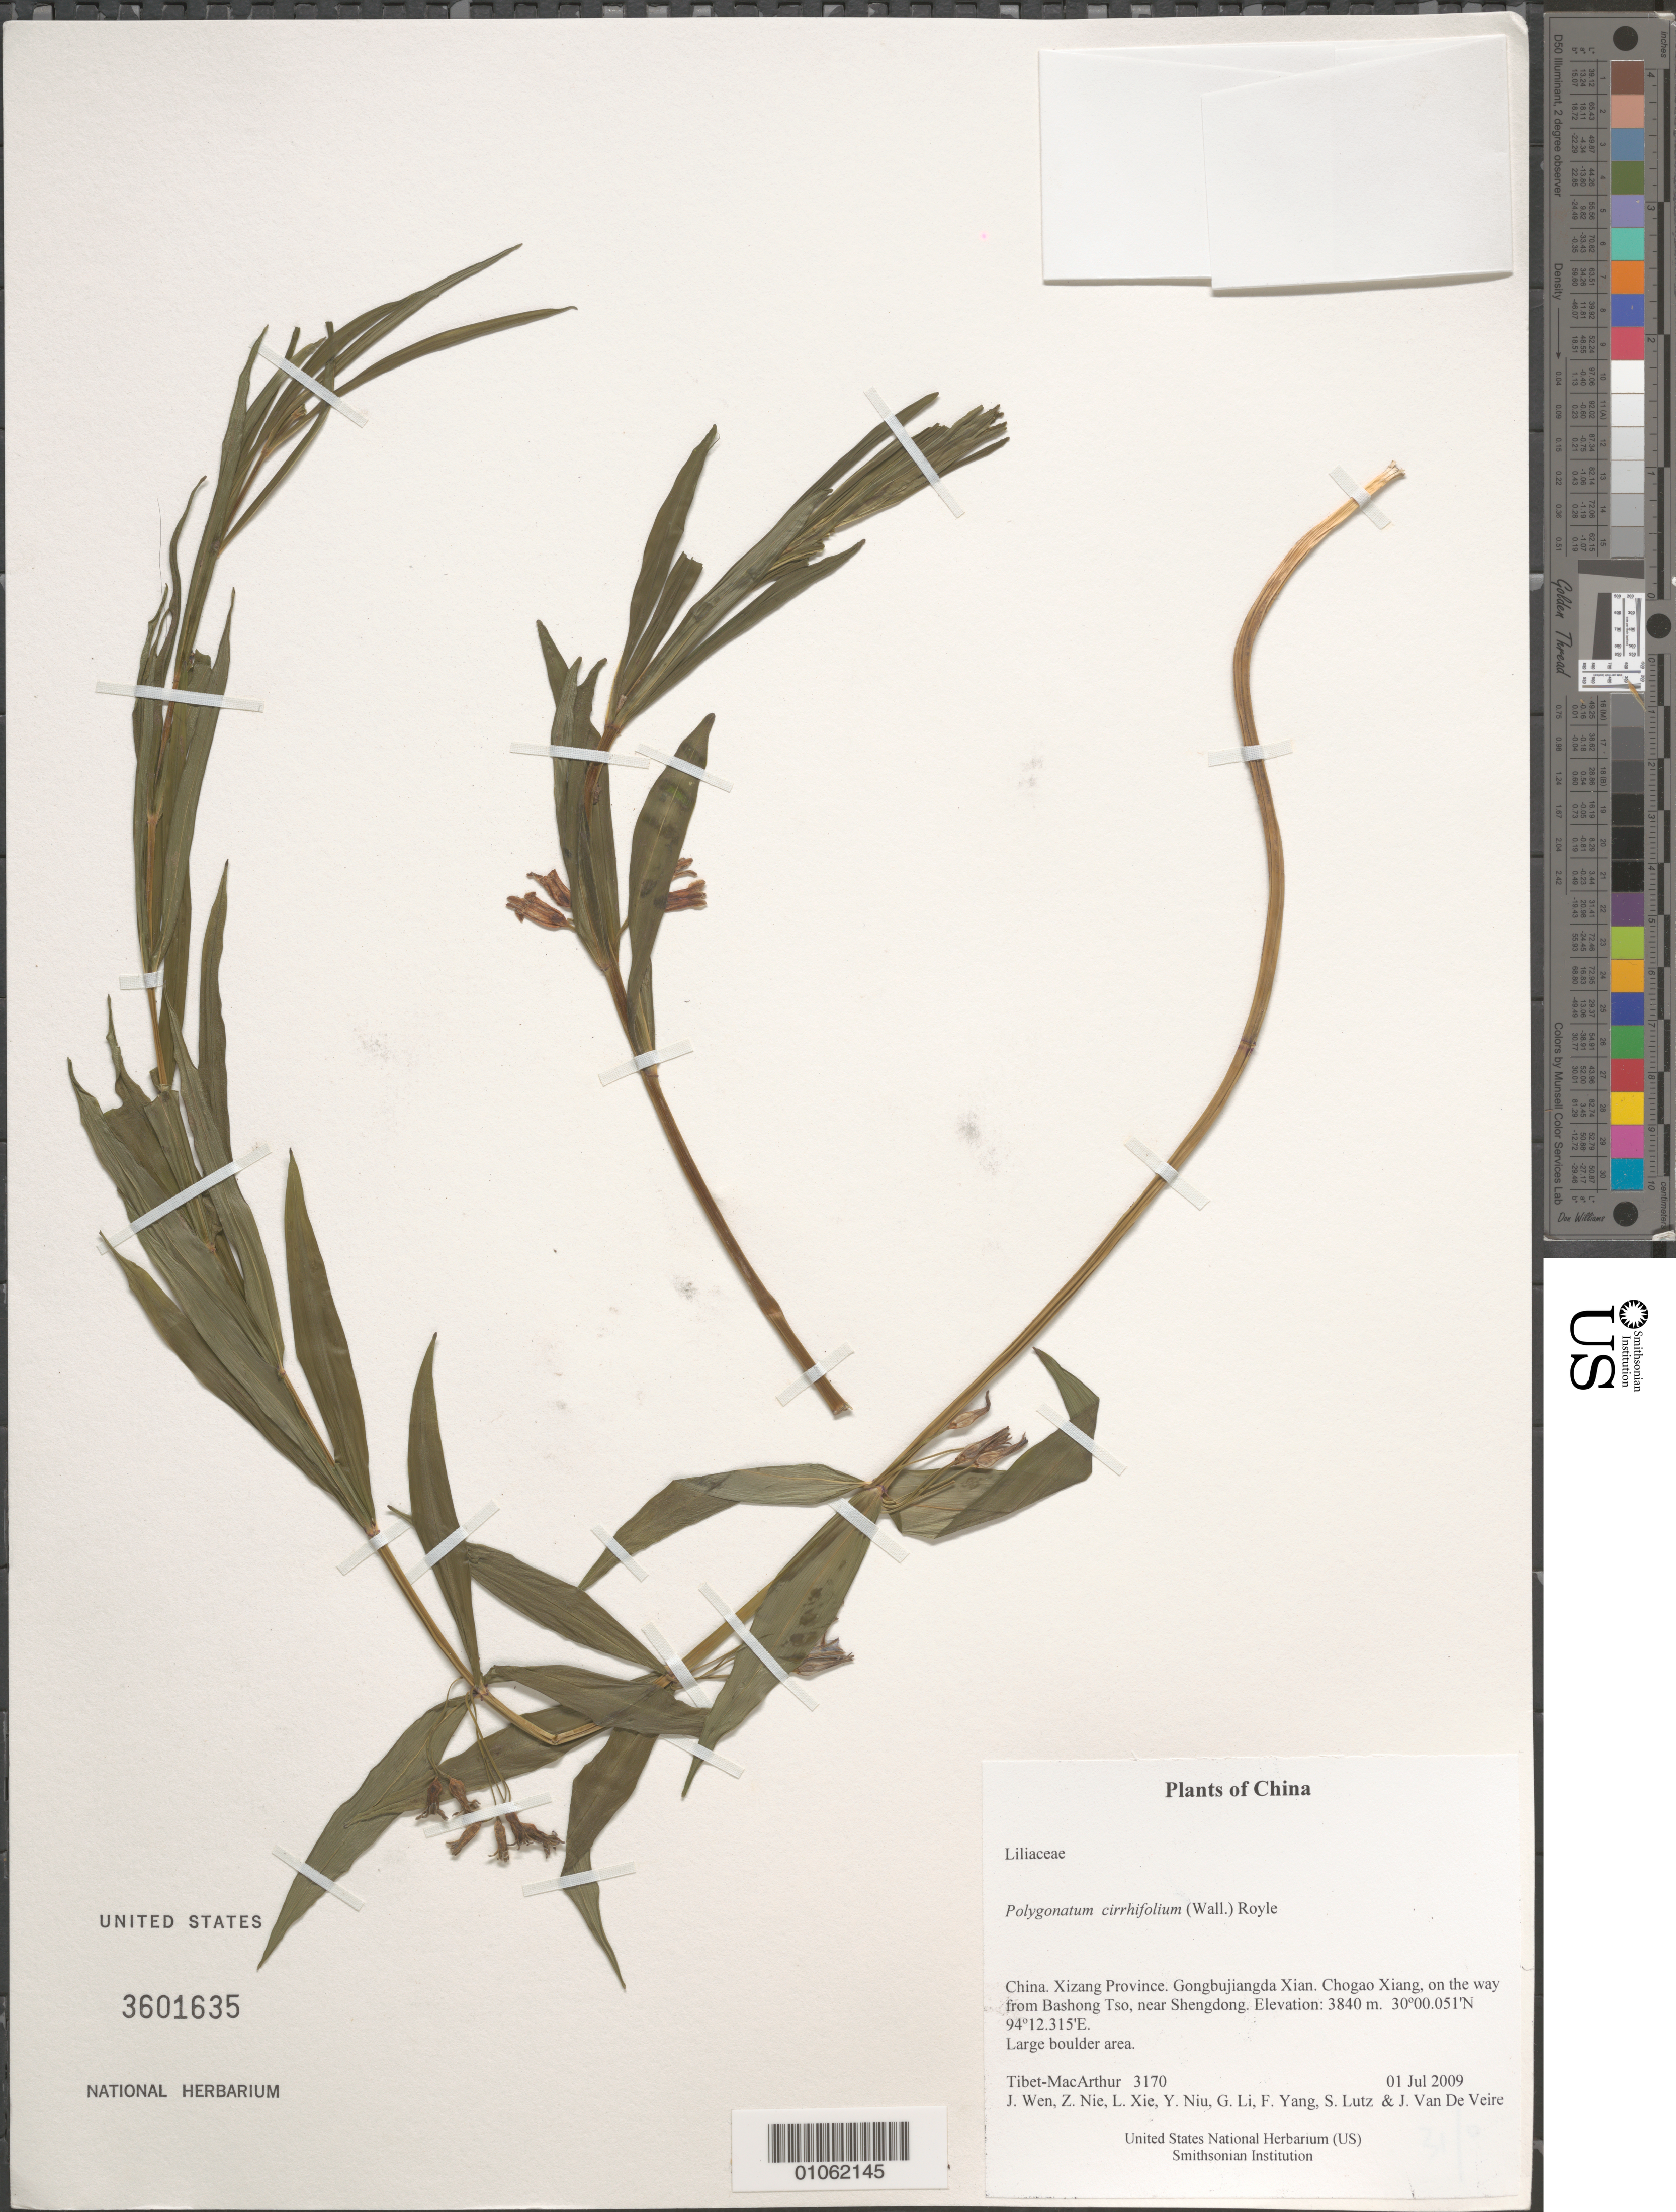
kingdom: Plantae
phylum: Tracheophyta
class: Liliopsida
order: Asparagales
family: Asparagaceae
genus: Polygonatum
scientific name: Polygonatum cirrhifolium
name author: (Wall.) Royle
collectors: Tibet-MacArthur, J. Wen, Z. Nie, L. Xie, Y. Niu, G. Li, F. Yang, S. Lutz & J. Van De Veire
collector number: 3170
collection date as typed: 01 Jul 2009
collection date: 2009-07-01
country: China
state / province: Xizang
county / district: Gongbujiangda Xian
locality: Chogao Xiang, on the way from Bashong Tso, near Shengdong.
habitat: Large boulder area.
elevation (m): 3840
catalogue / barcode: US 3601635